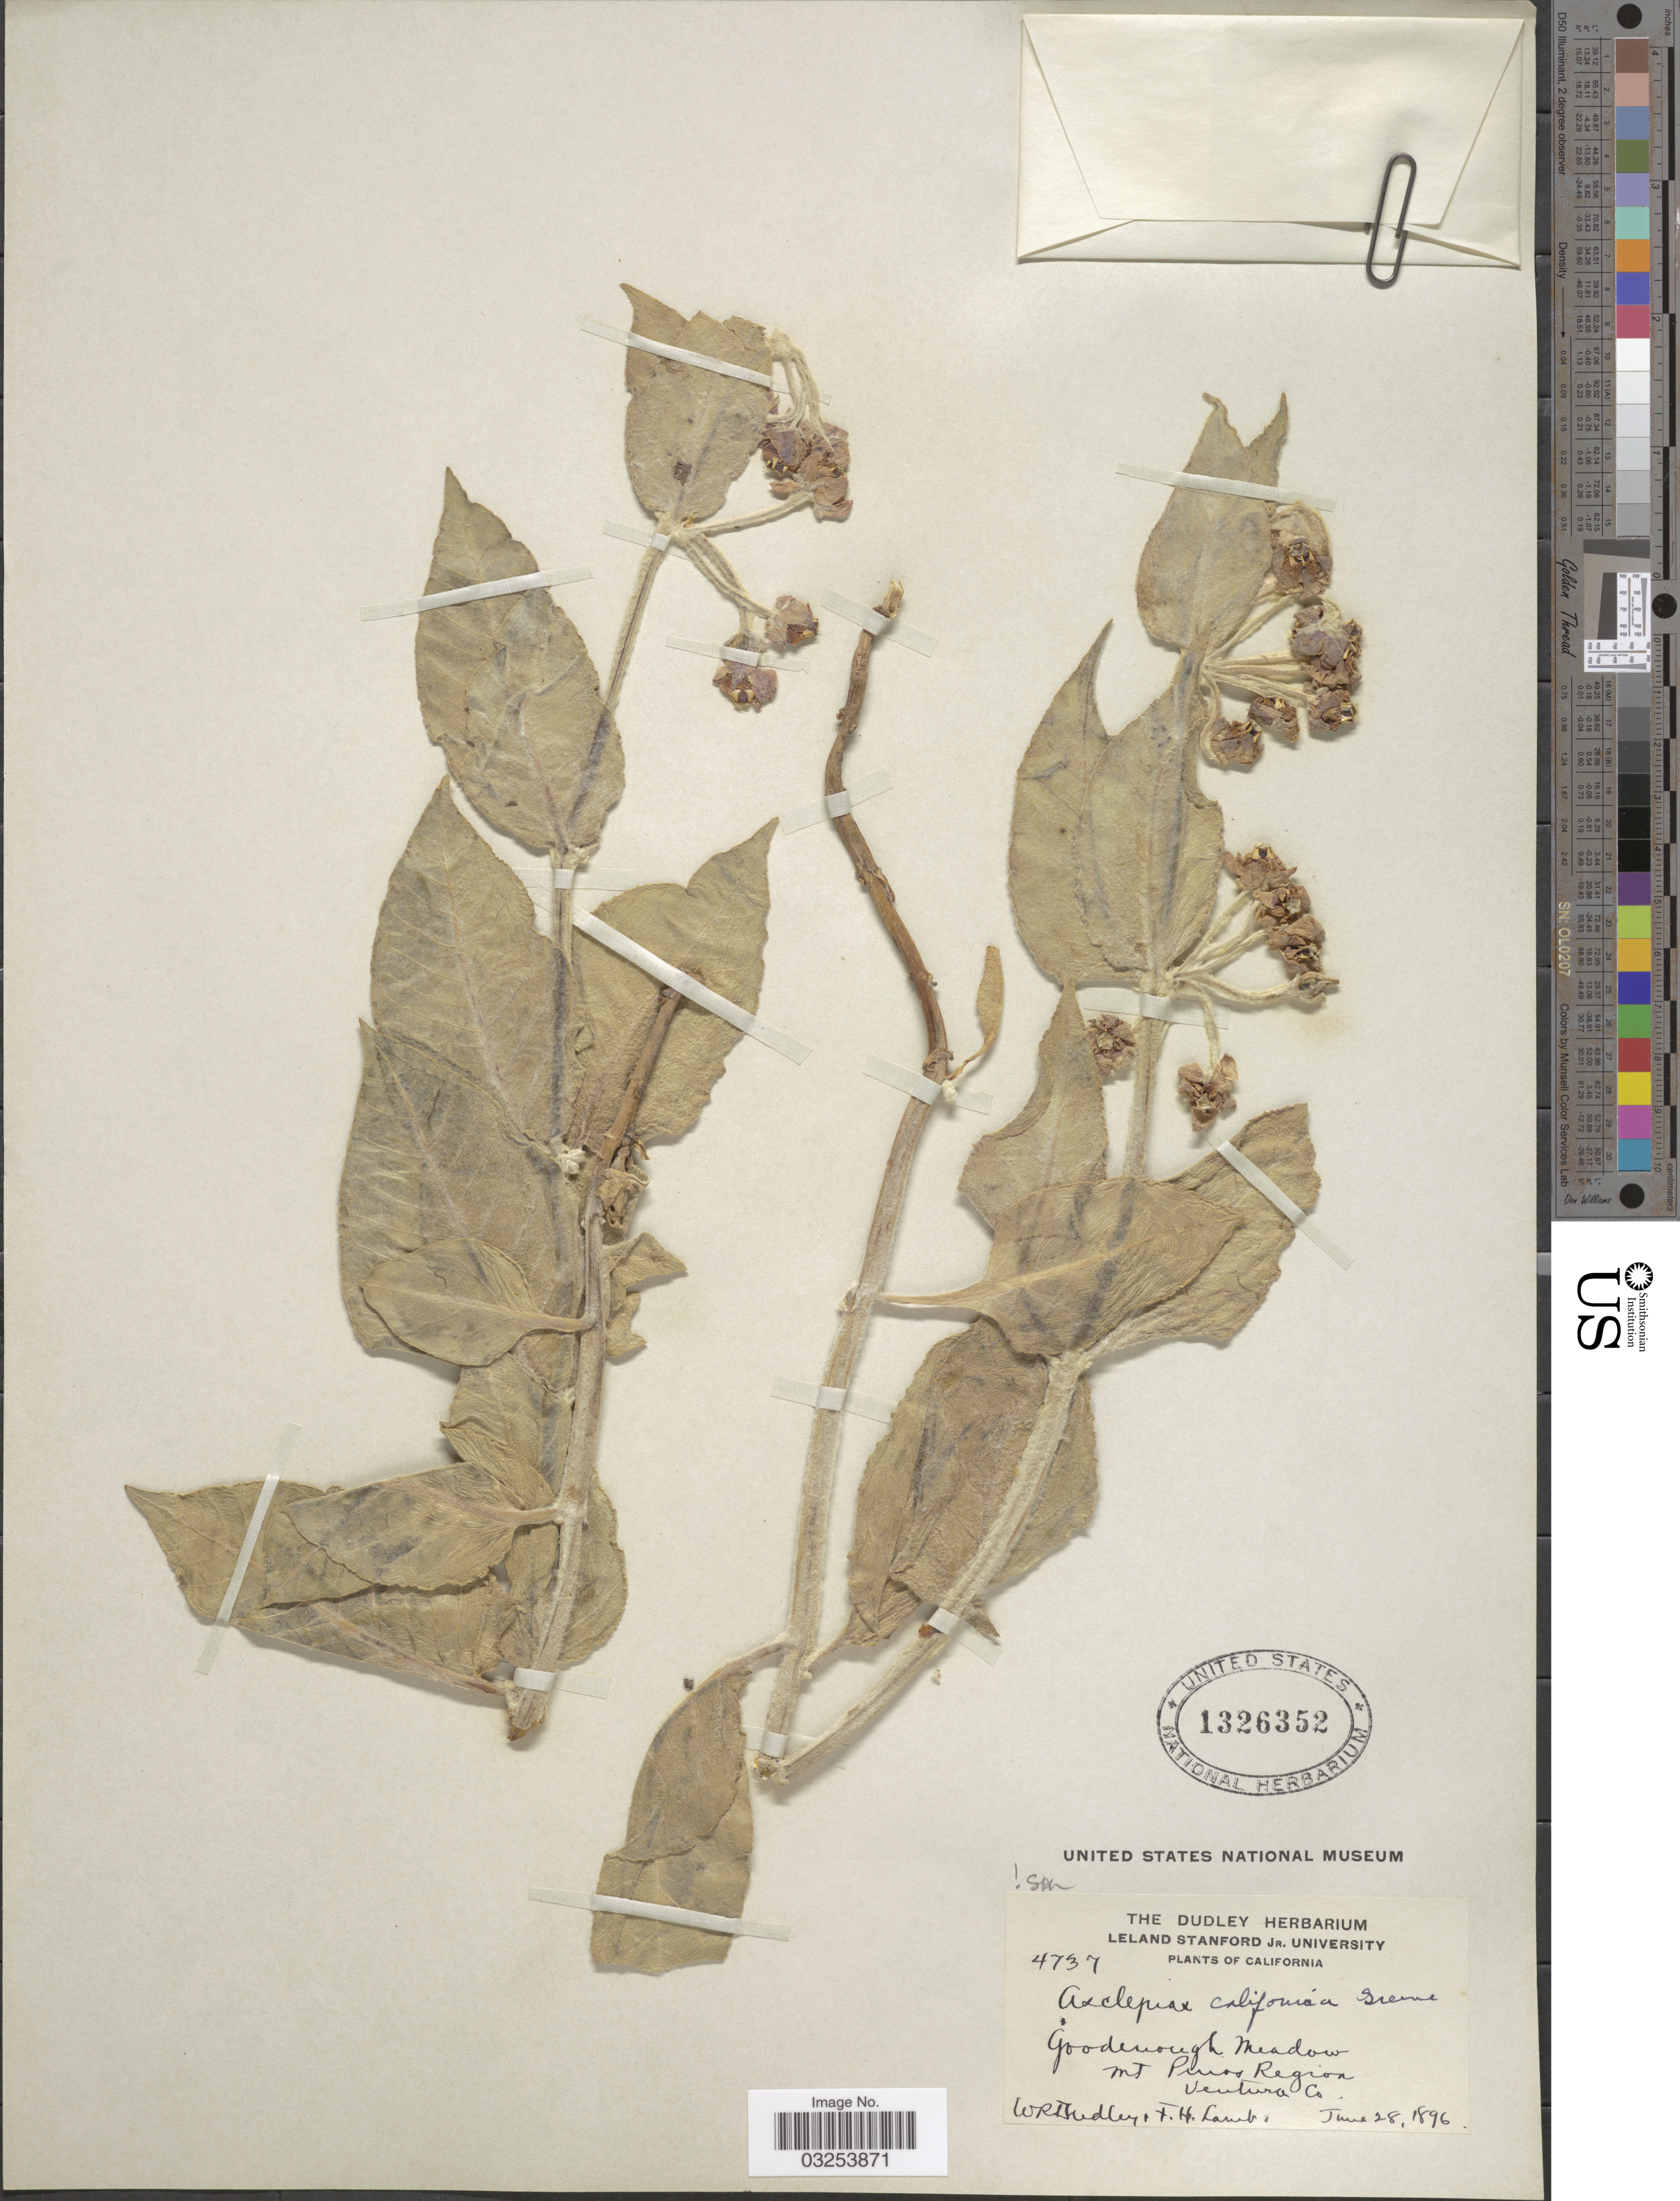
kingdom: Plantae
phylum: Tracheophyta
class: Magnoliopsida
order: Gentianales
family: Apocynaceae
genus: Asclepias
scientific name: Asclepias californica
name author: Greene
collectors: W. Dudley & F. H. Lamb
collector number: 4737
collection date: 1896-06-28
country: United States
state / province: California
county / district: Ventura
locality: Goodenough Meadow. Mt Pinos Region. Ventura Co.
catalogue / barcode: US 1326352